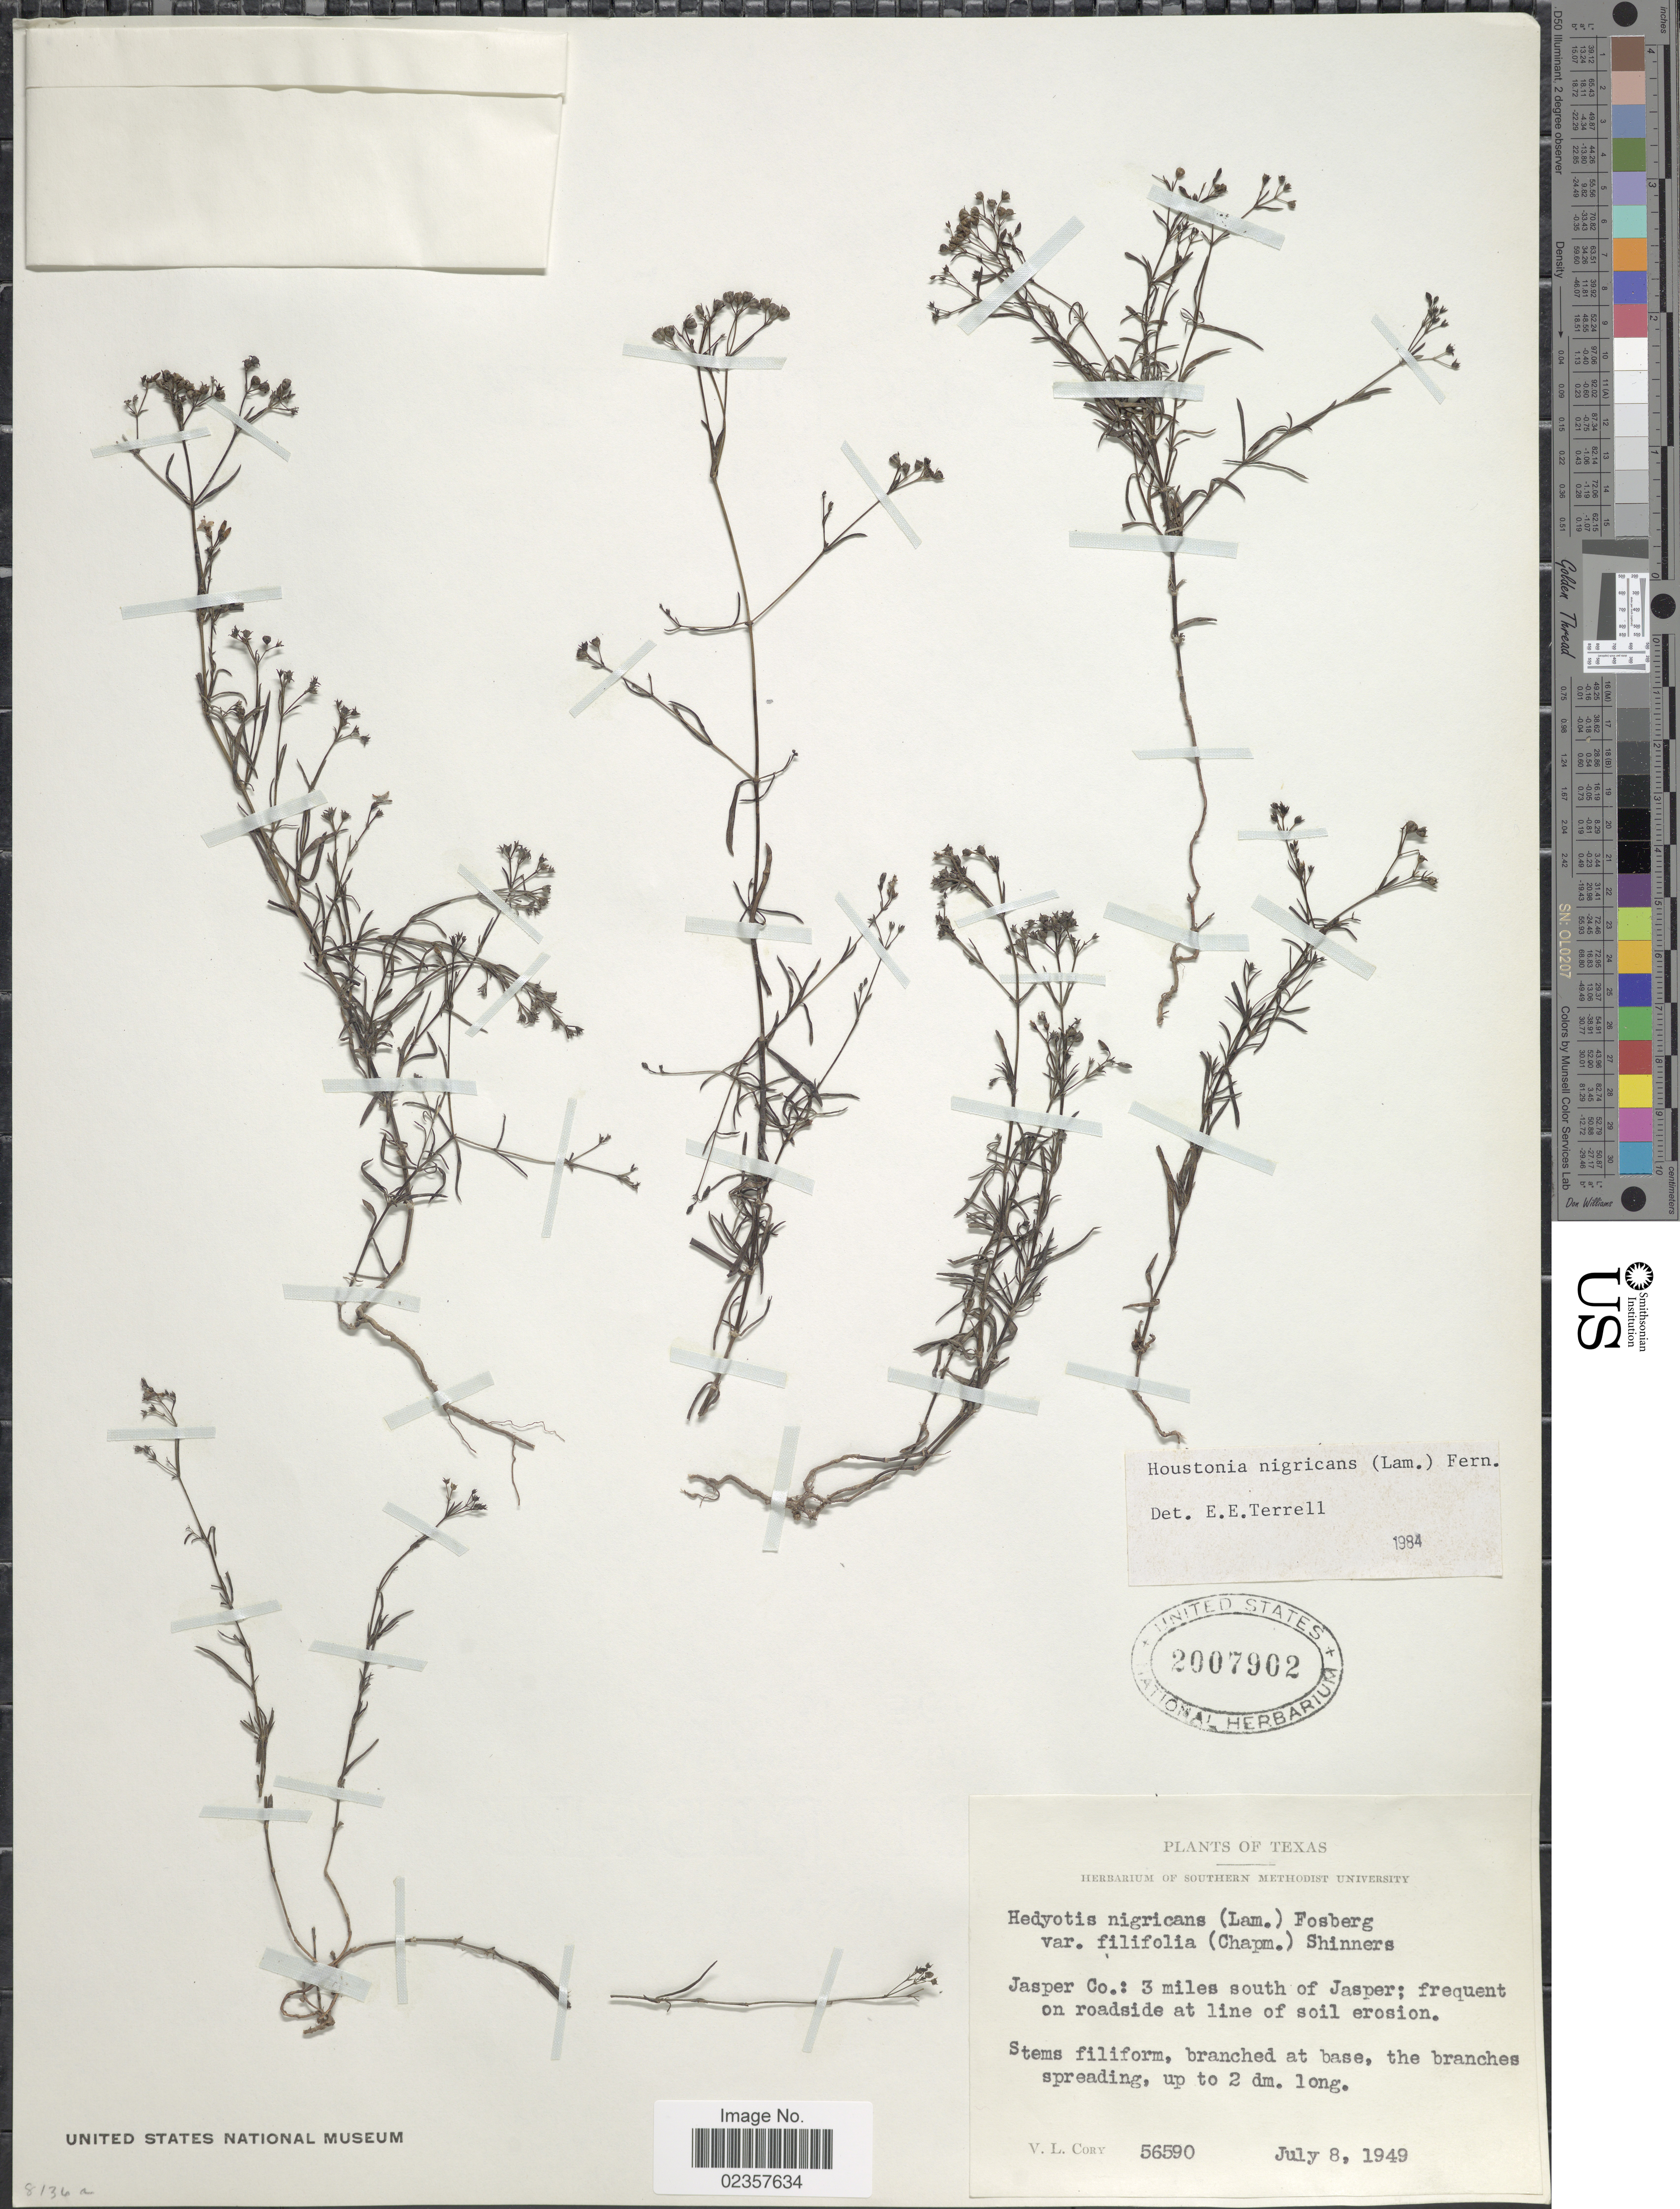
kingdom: Plantae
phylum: Tracheophyta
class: Magnoliopsida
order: Gentianales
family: Rubiaceae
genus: Houstonia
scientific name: Houstonia nigricans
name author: (Lam.) Fernald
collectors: V. Cory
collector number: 56590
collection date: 1949-07-08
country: United States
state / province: Texas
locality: Jasper Co.: 3 miles south of Jasper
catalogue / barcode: US 2007902